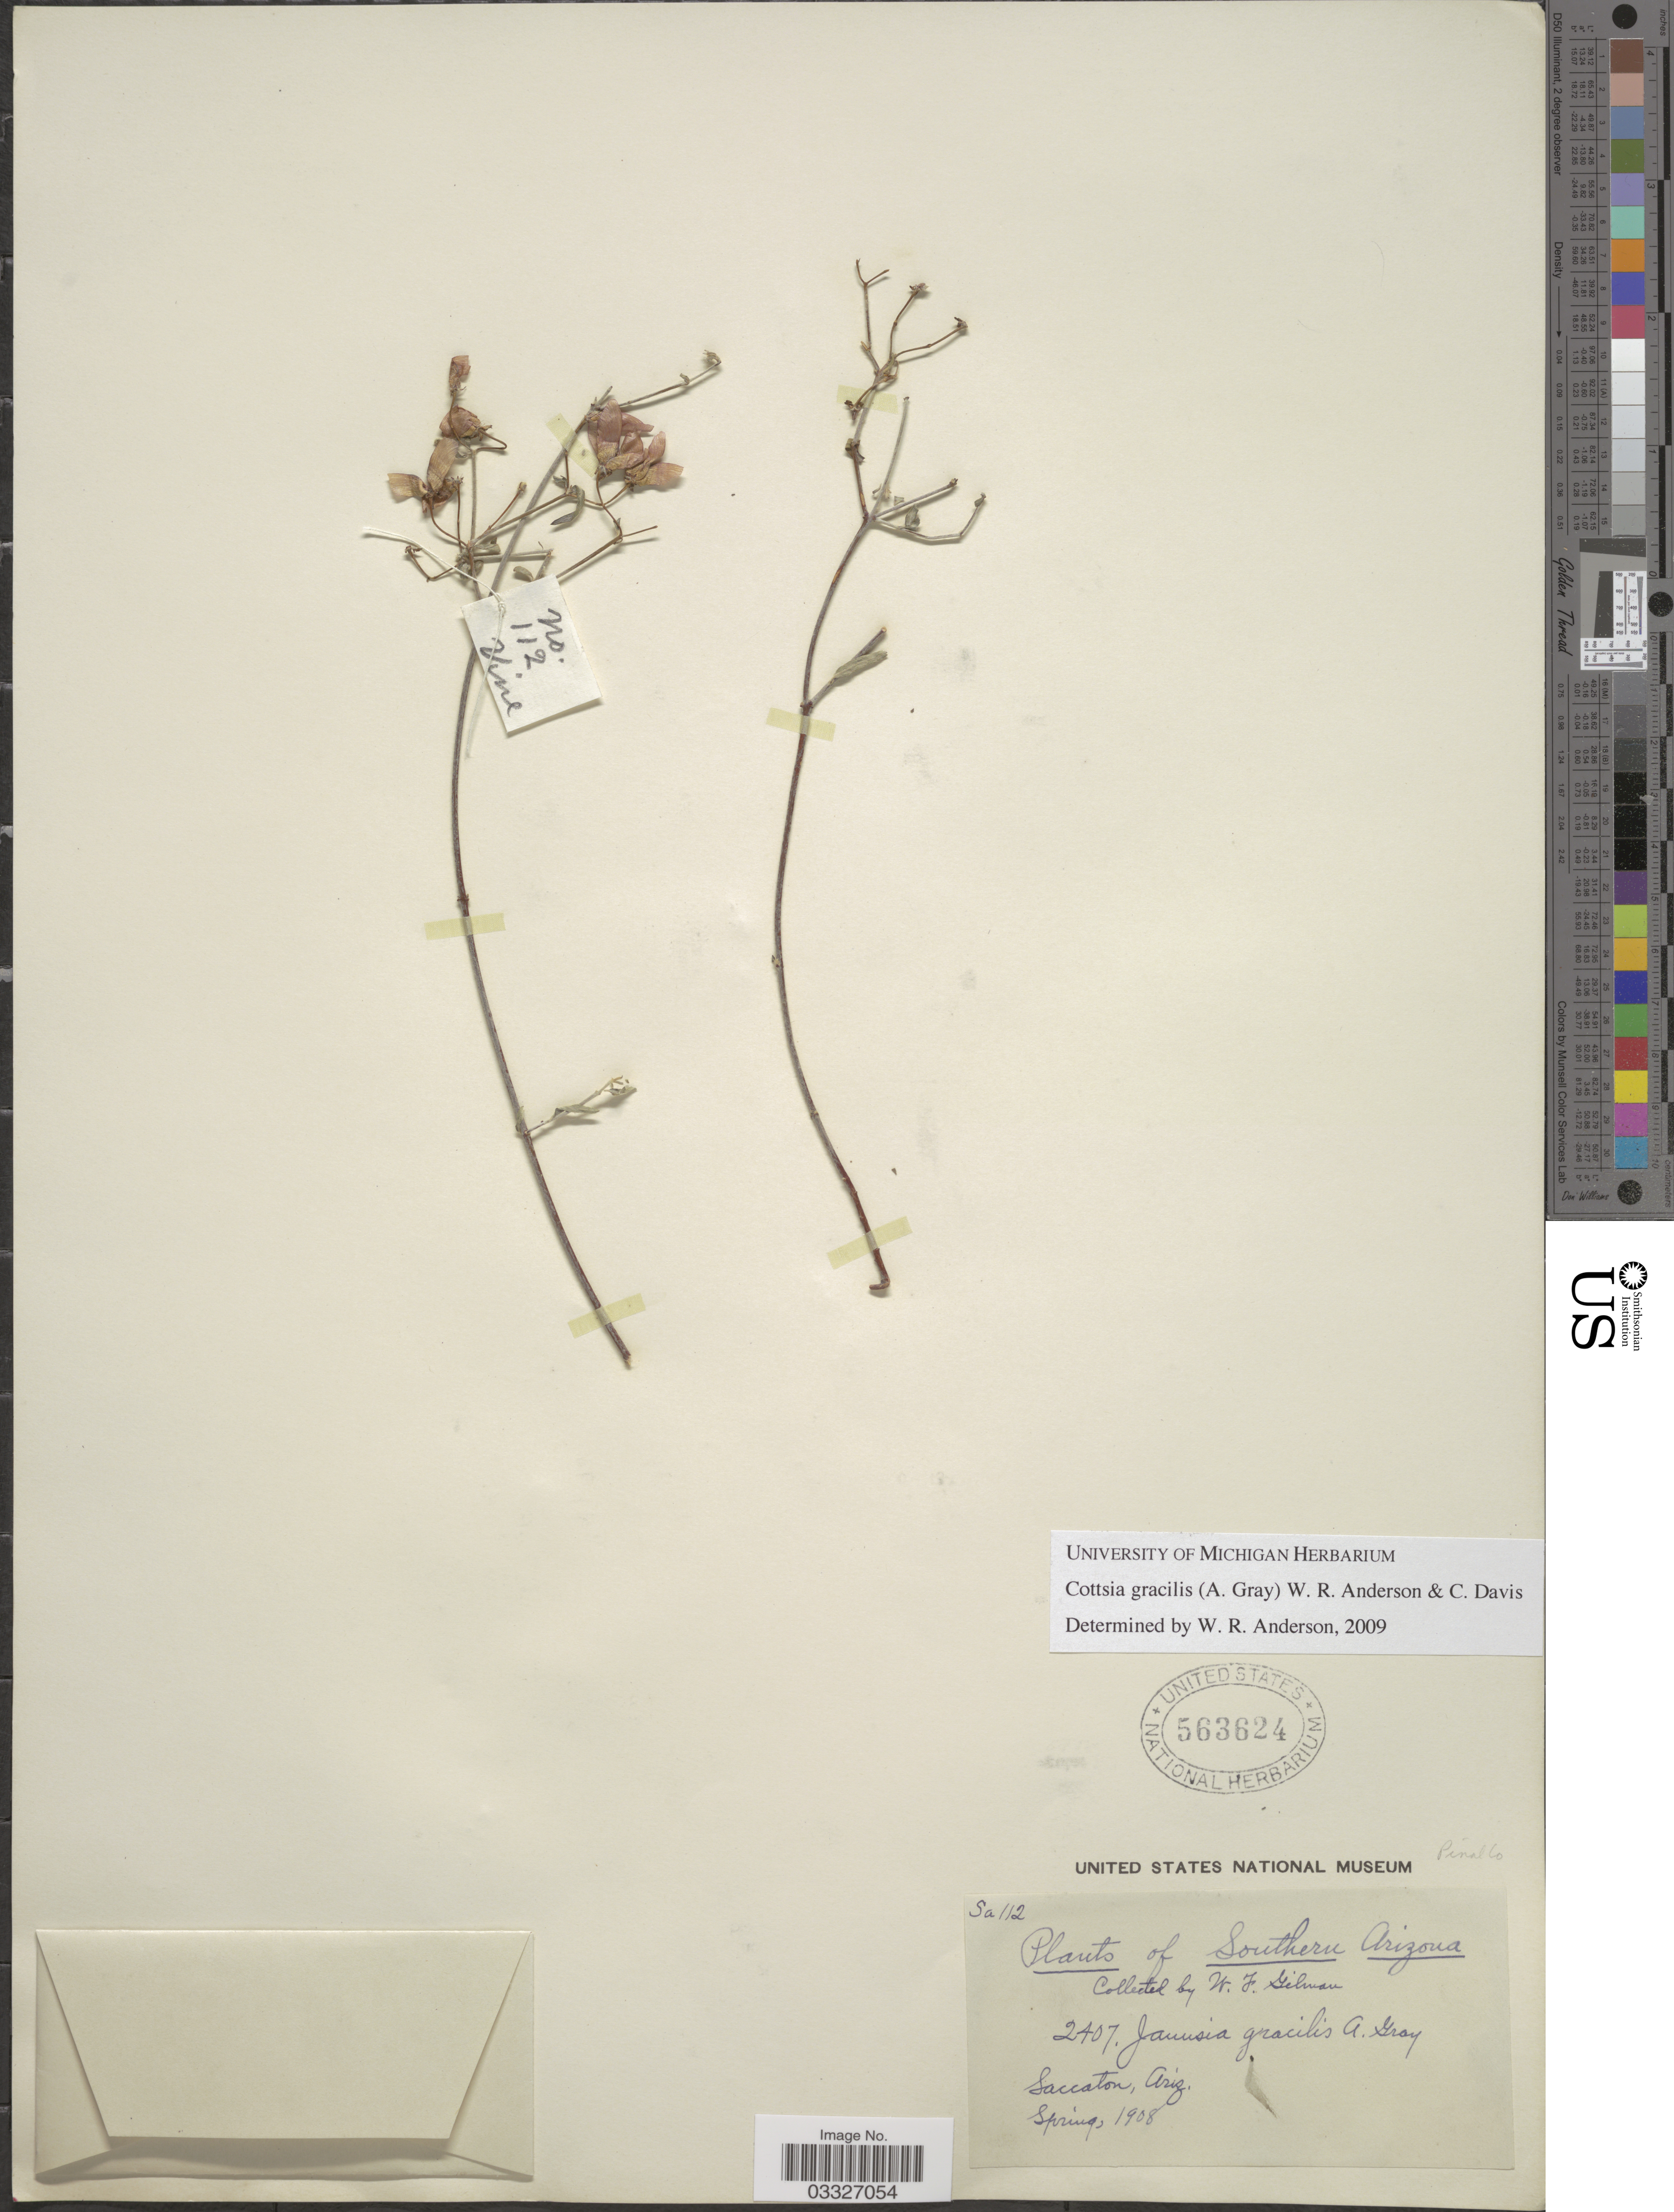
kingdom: Plantae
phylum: Tracheophyta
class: Magnoliopsida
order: Malpighiales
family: Malpighiaceae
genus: Cottsia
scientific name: Cottsia gracilis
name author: (A. Gray) W.R. Anderson & C. Davis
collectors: M. F. Gilman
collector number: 2407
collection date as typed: Spring, 1908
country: United States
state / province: Arizona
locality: Southern Arizona. Saccaton. Pinal Co.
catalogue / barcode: US 563624